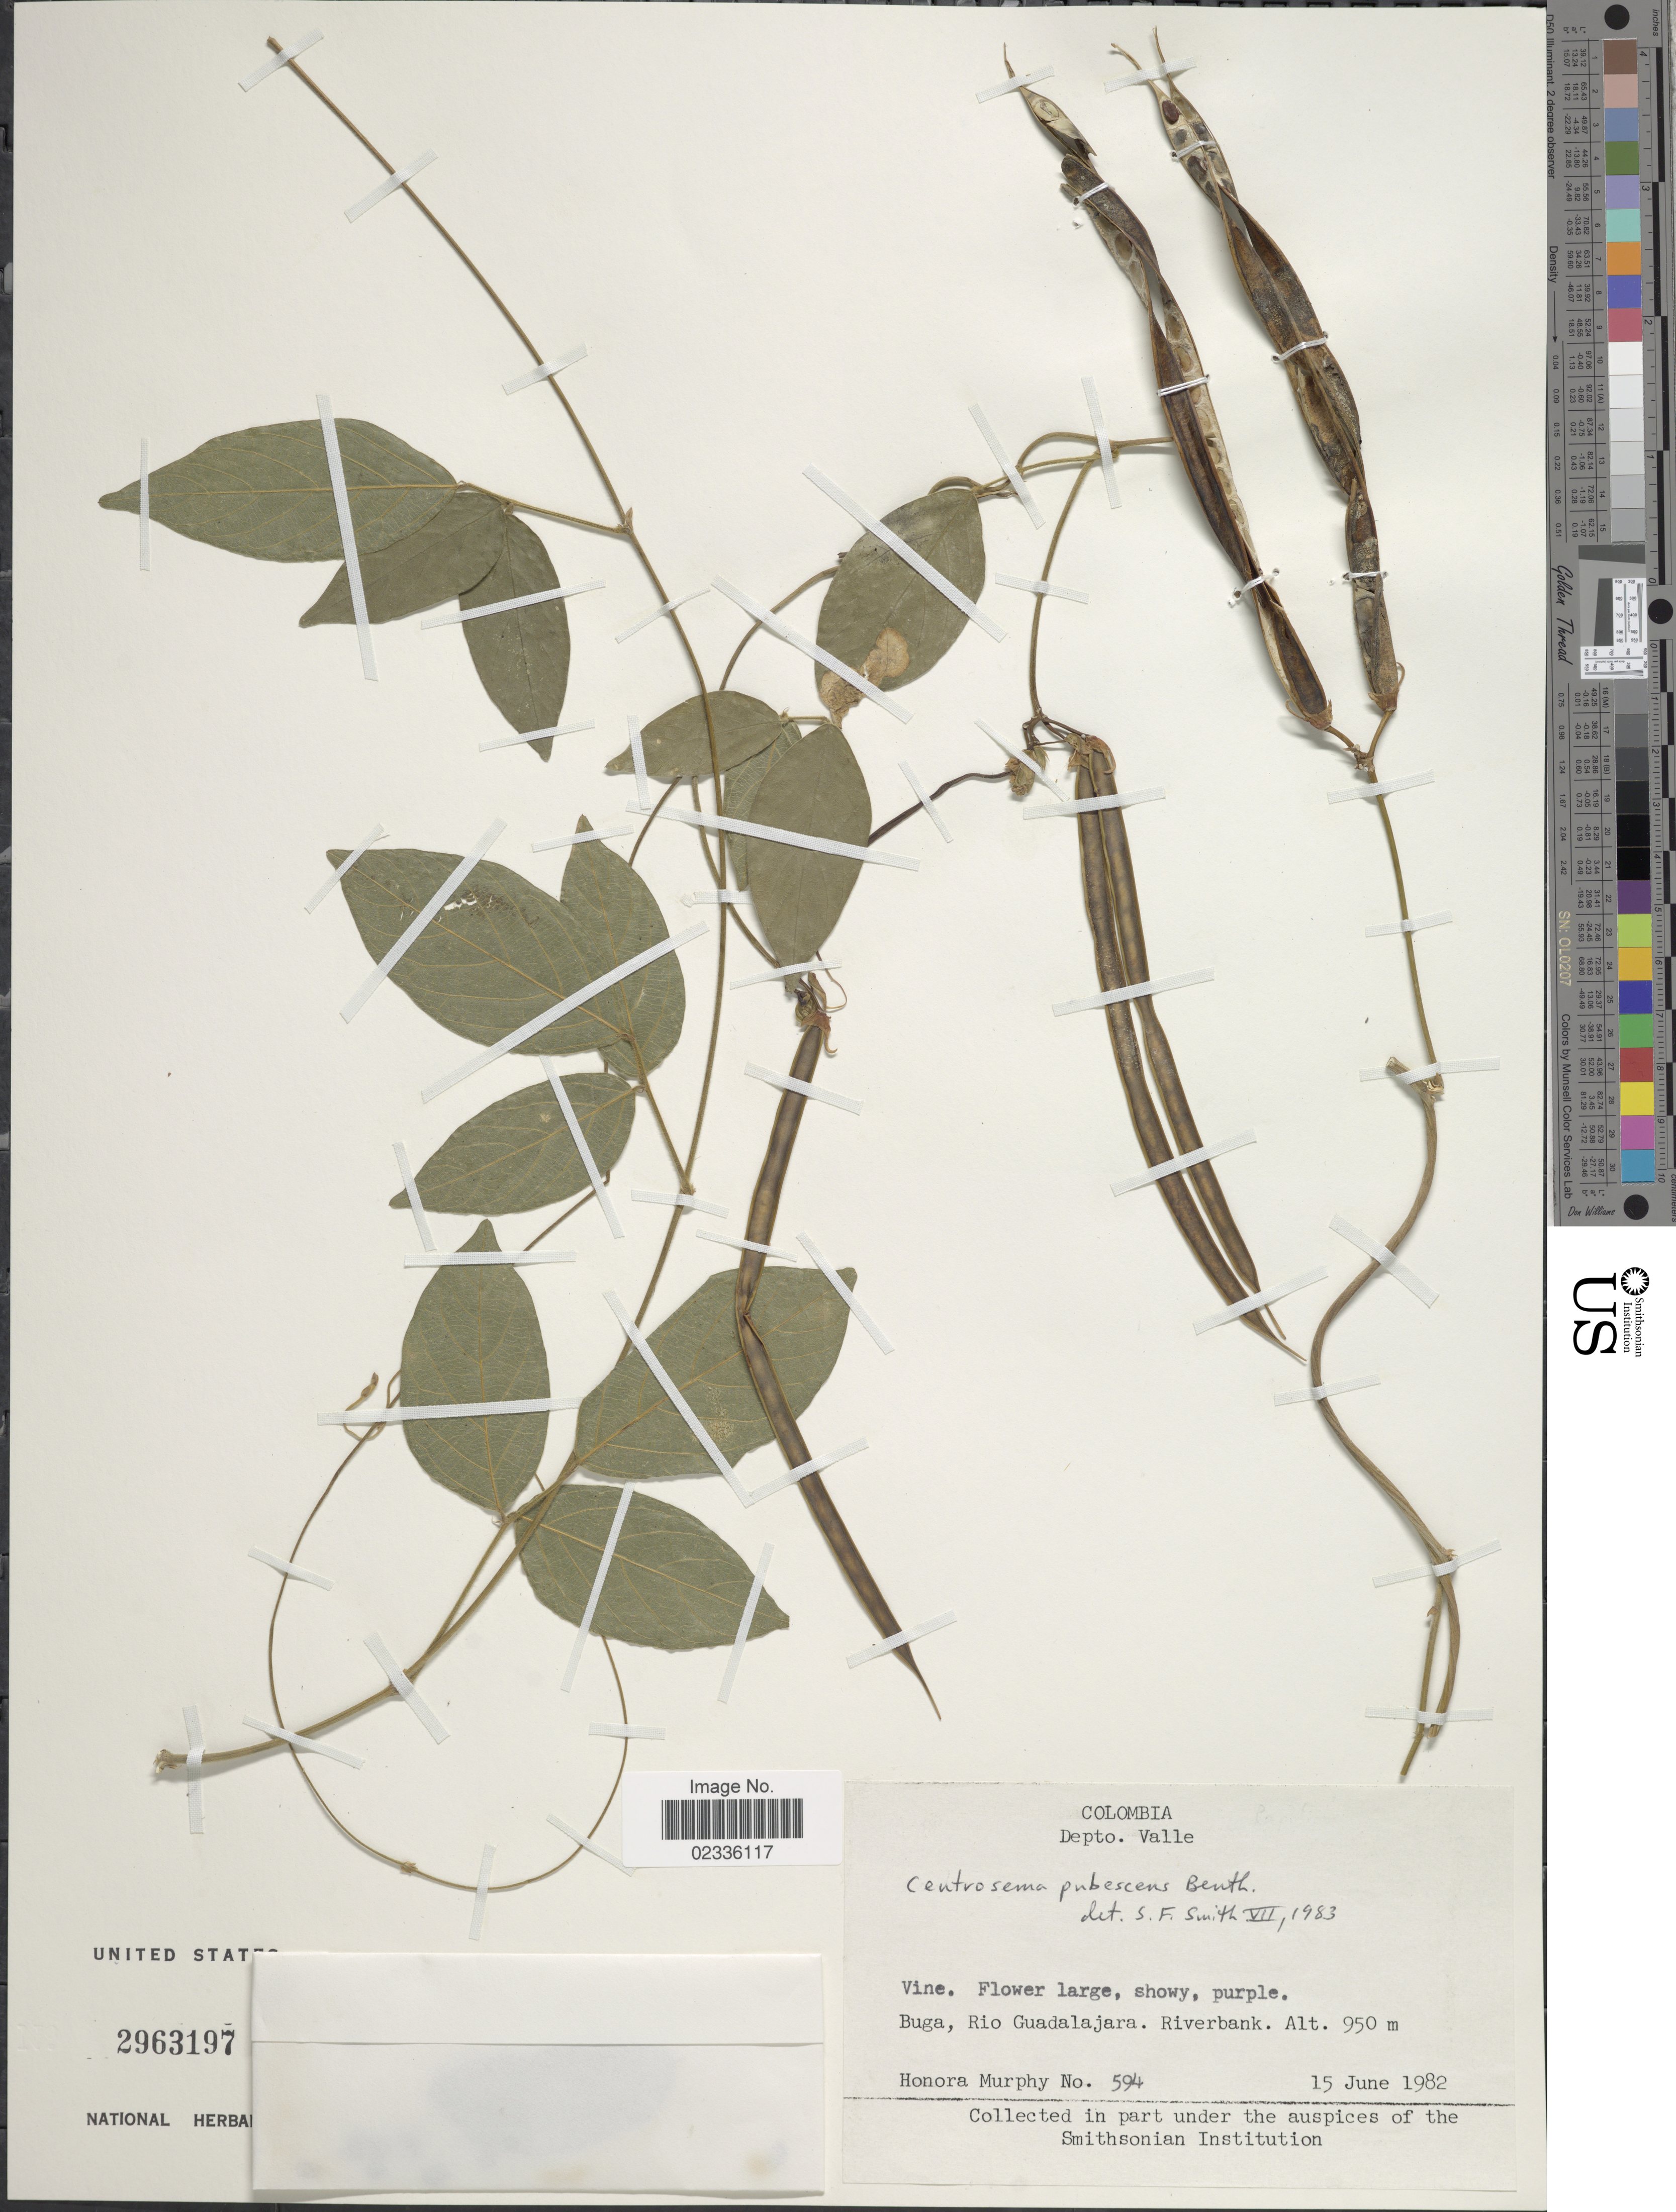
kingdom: Plantae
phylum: Tracheophyta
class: Magnoliopsida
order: Fabales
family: Fabaceae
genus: Centrosema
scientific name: Centrosema pubescens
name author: Benth.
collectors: H. Murphy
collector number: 594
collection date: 1982-06-15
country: Colombia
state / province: Valle del Cauca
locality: Depto. Valle. Buga, Rio Guadalajara. Riverbank.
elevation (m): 950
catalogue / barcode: US 2963197